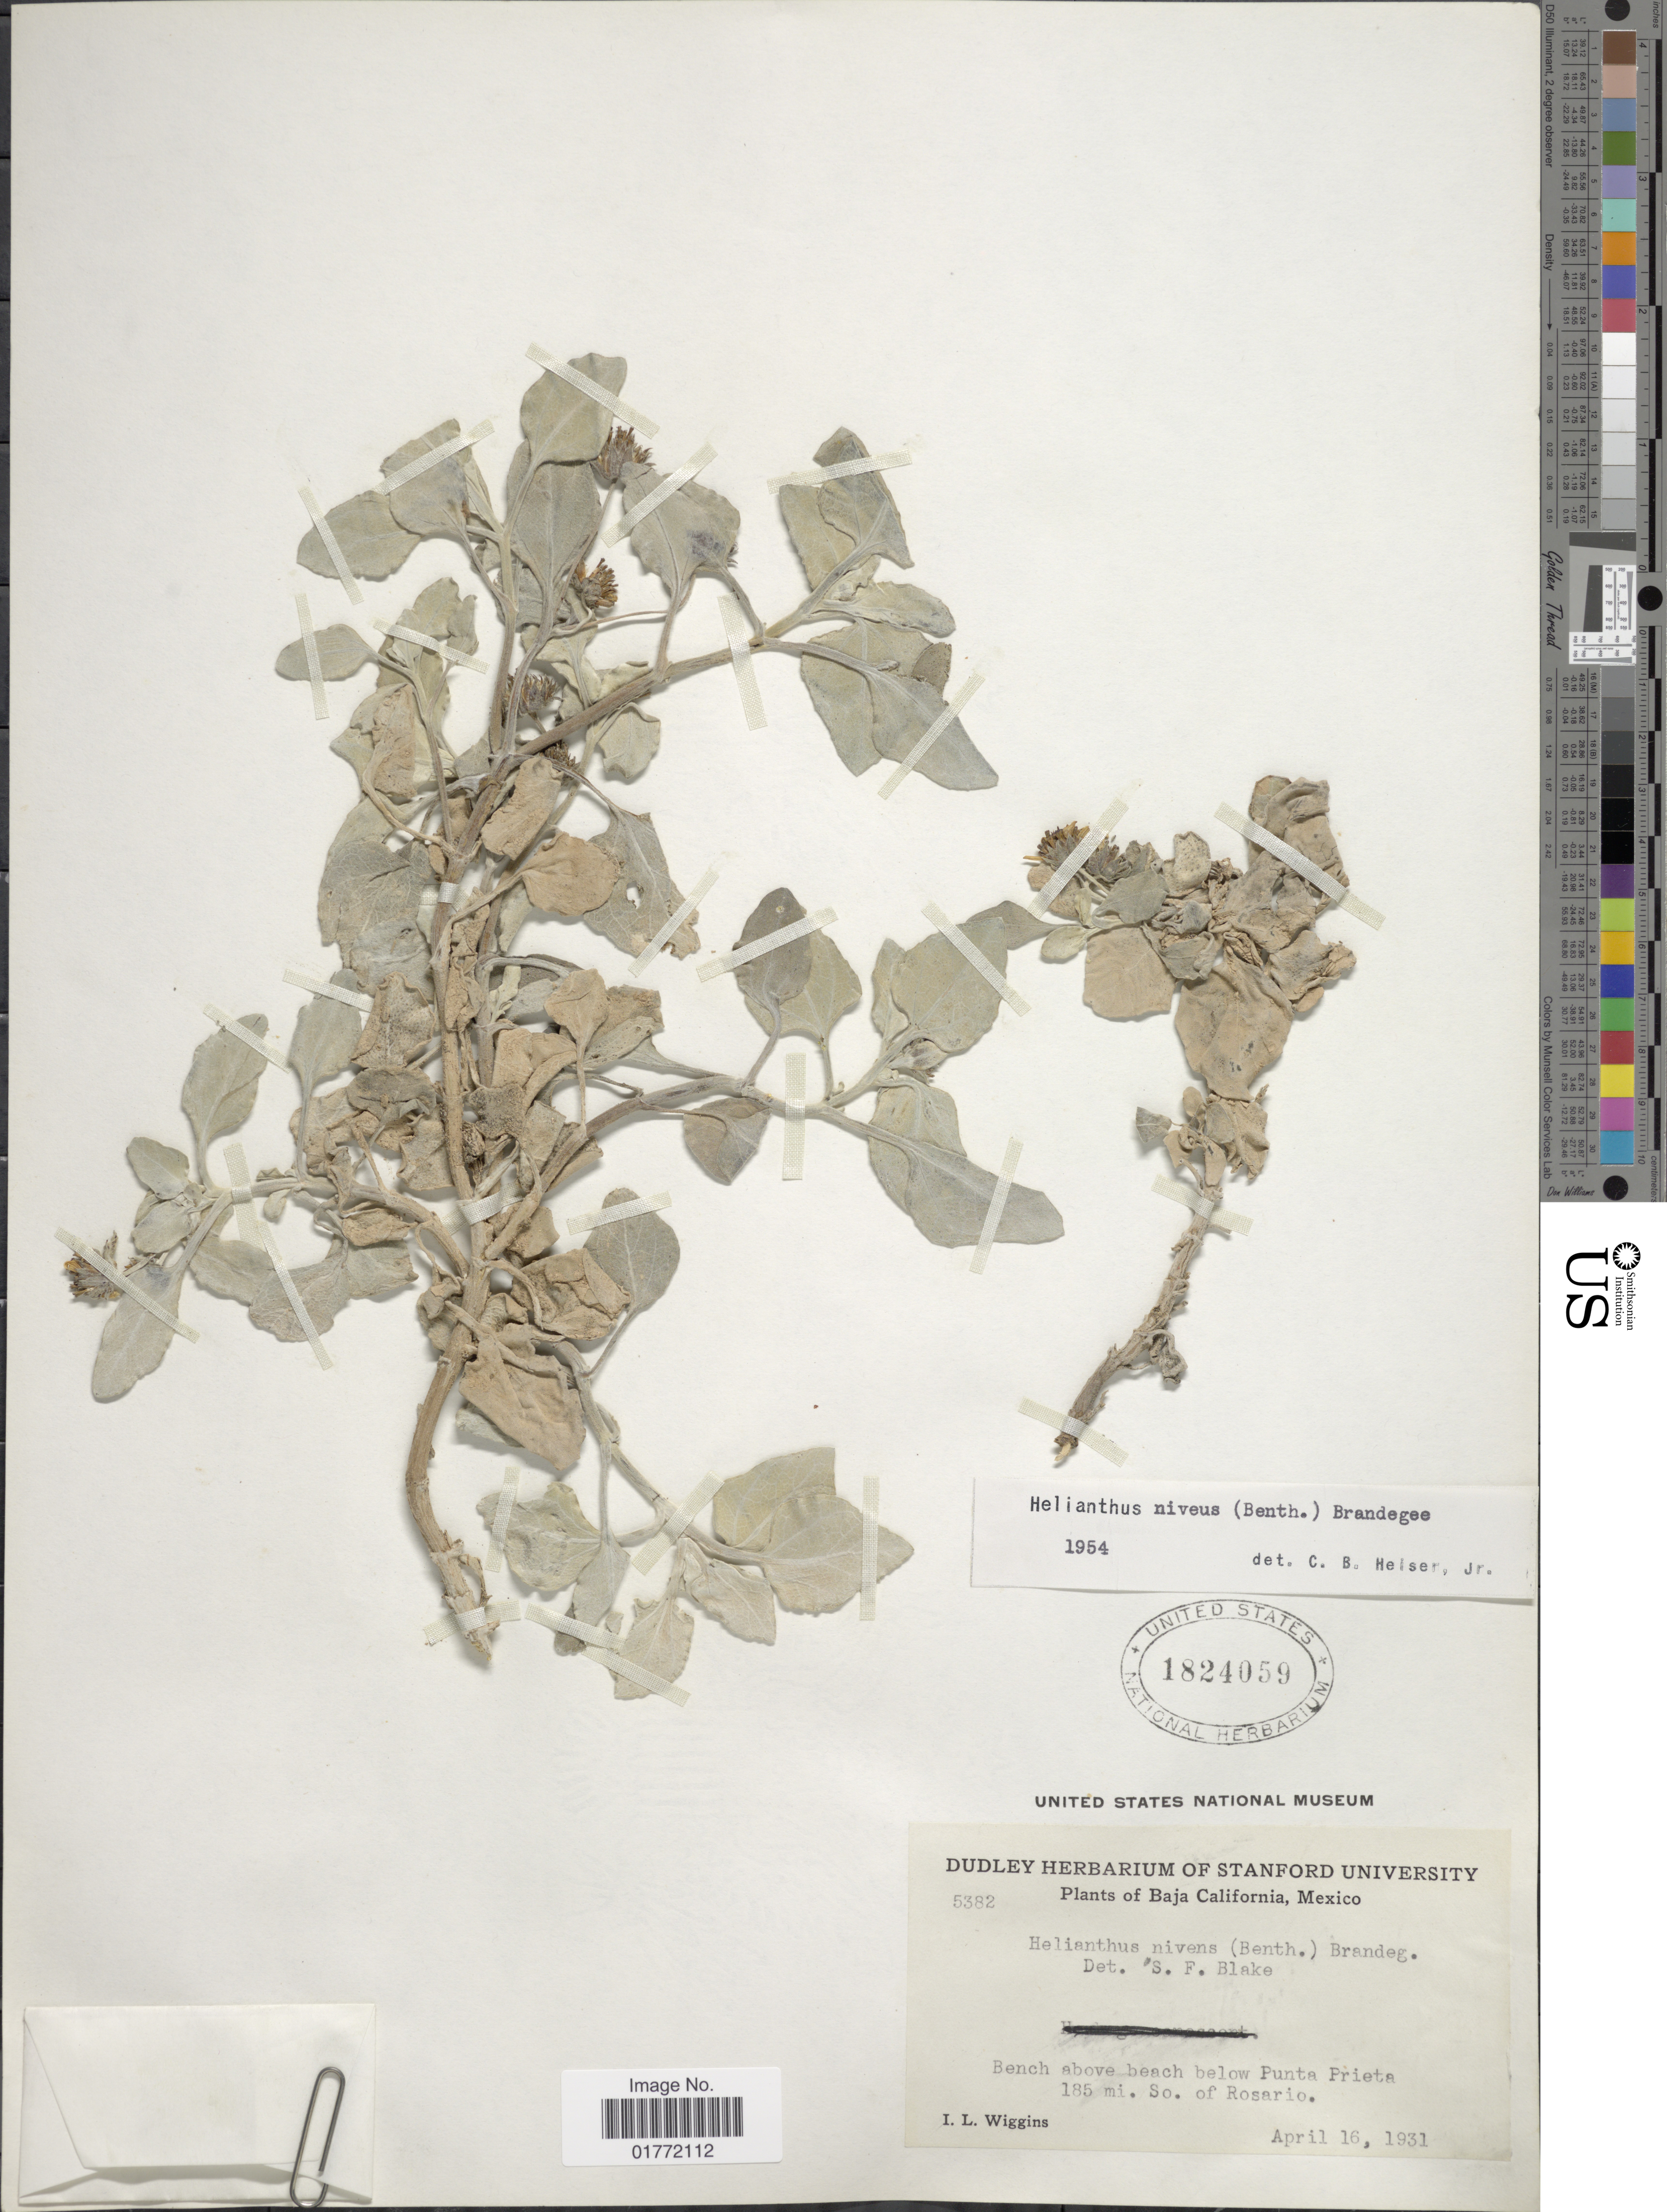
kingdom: Plantae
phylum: Tracheophyta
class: Magnoliopsida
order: Asterales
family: Asteraceae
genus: Helianthus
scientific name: Helianthus niveus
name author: (Benth.) Brandegee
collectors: I. L. Wiggins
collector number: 5382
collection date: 1931-04-16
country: Mexico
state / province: Baja California Sur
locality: Bench above beach below Punta Prieta 185 mi. So. of Rosario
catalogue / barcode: US 1824059